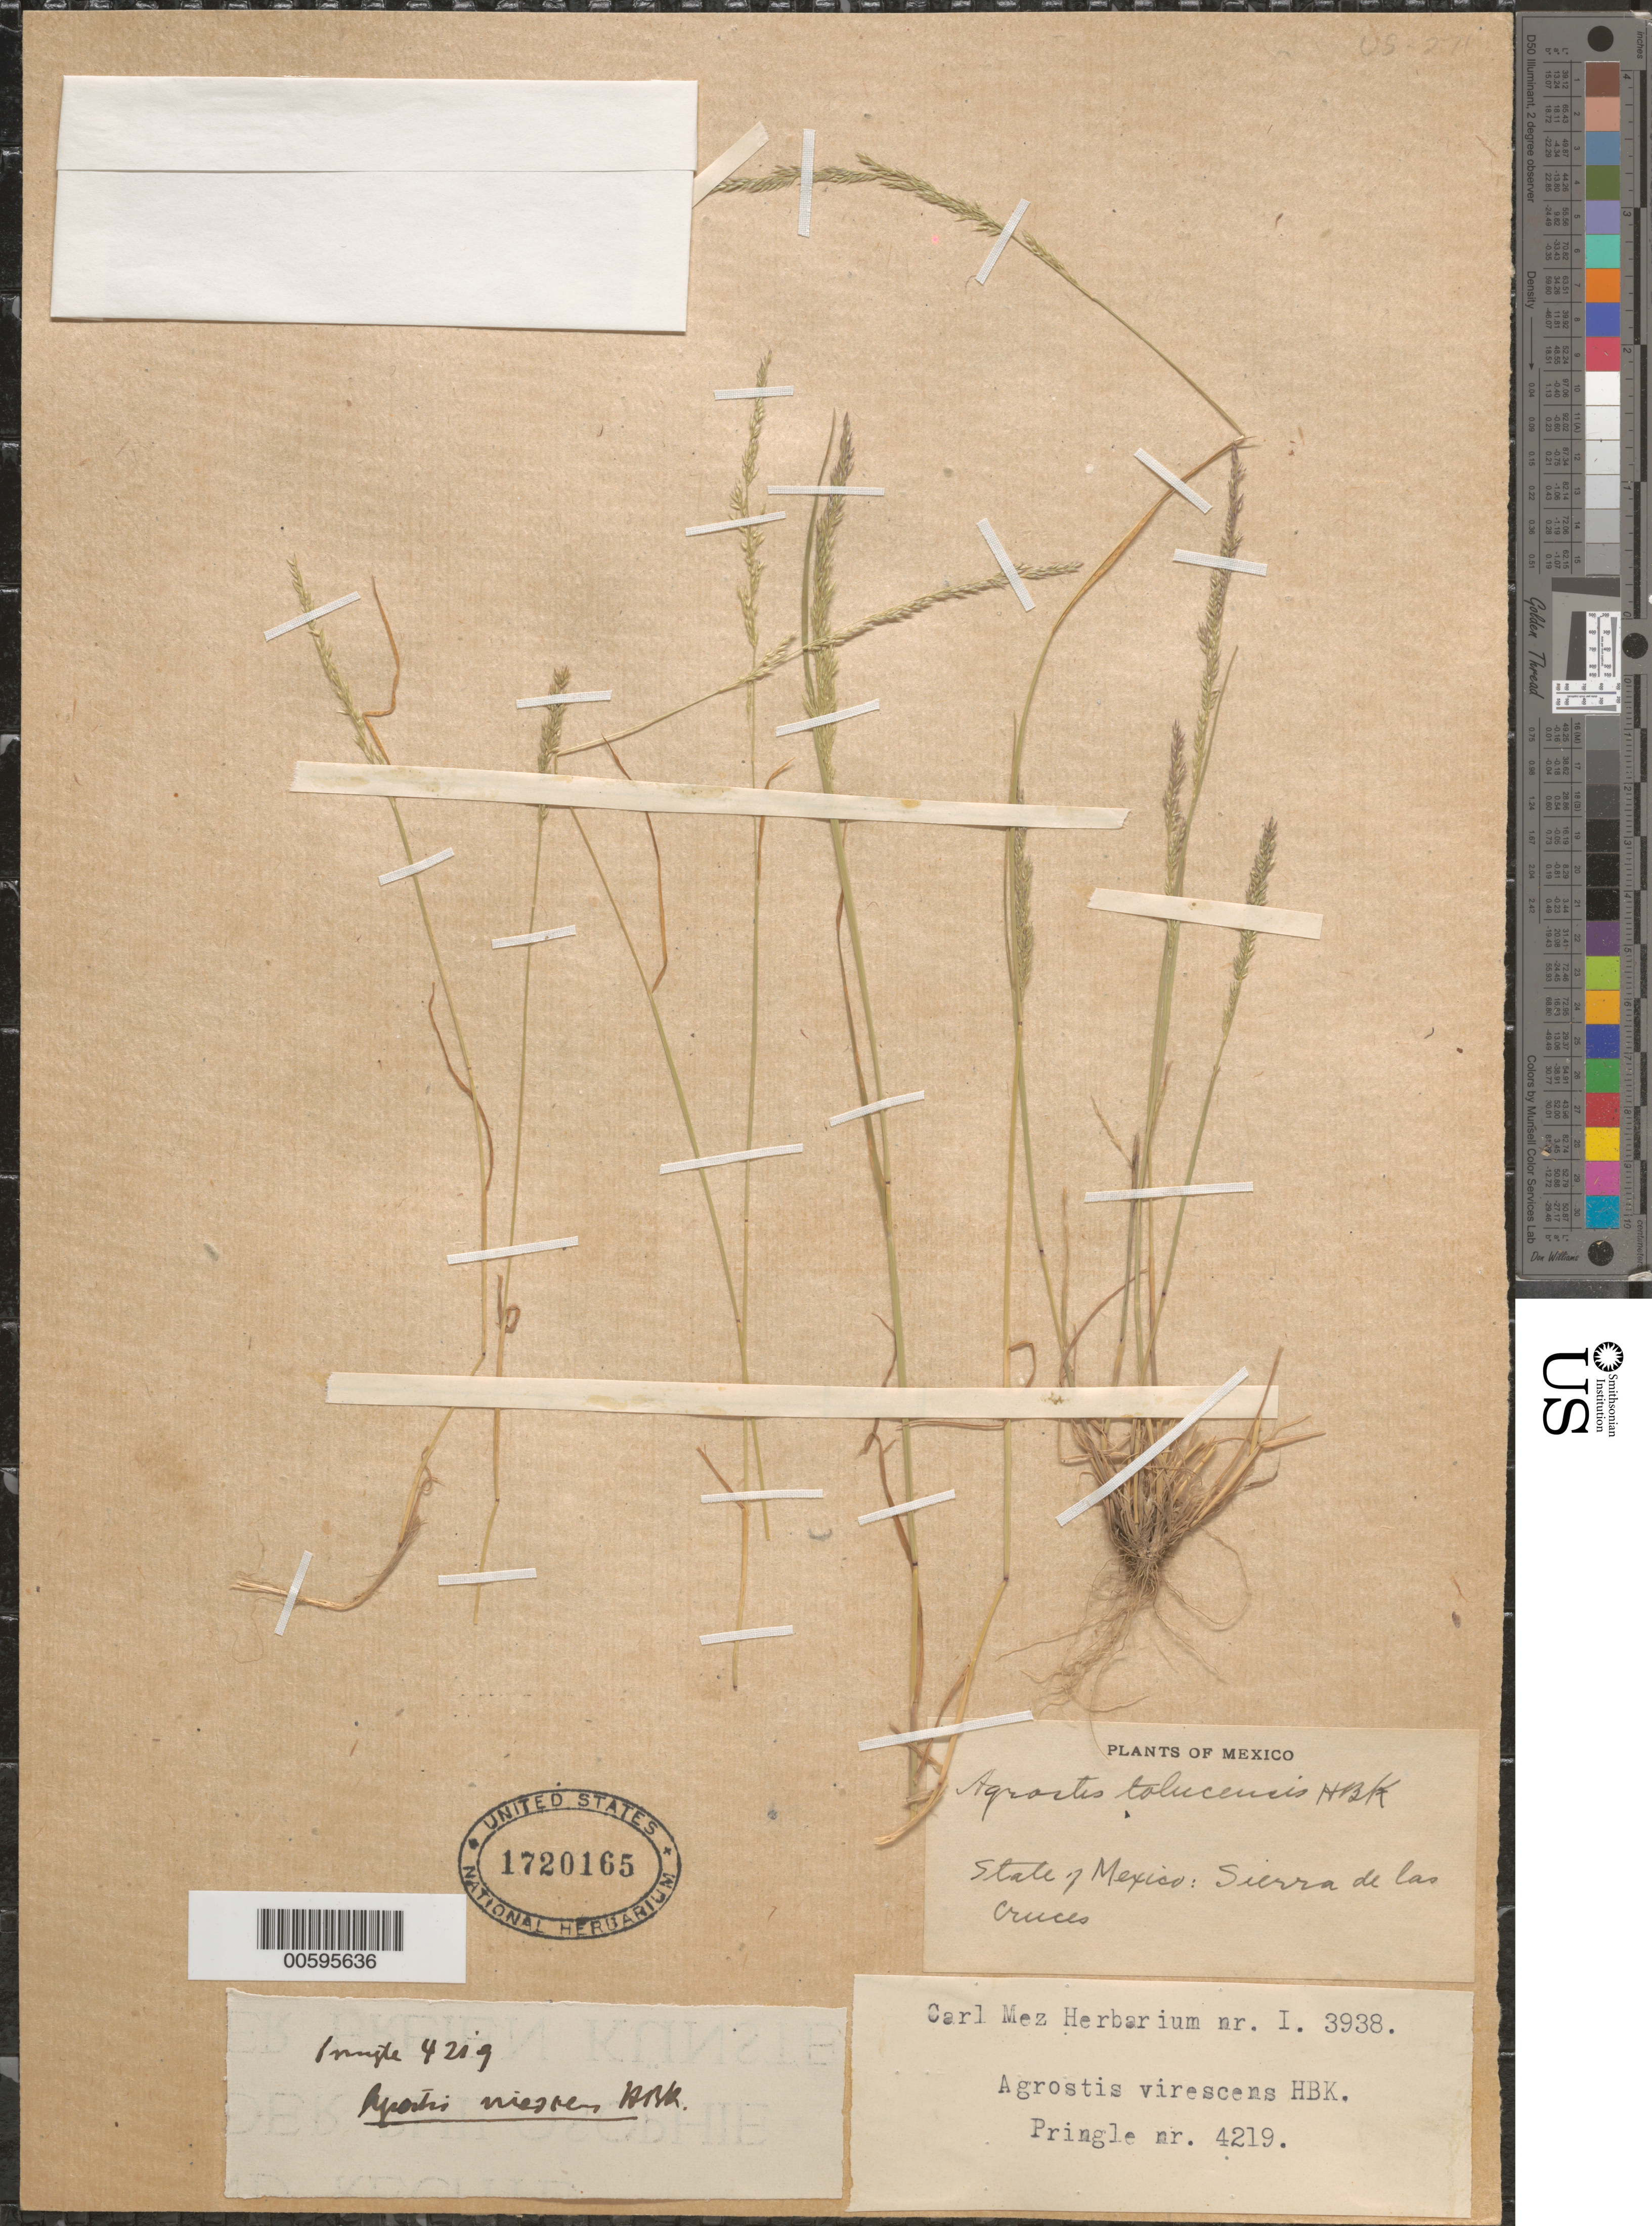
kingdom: Plantae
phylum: Tracheophyta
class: Liliopsida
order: Poales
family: Poaceae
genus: Agrostis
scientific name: Agrostis tolucensis Kunth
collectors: -- Pringle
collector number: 4219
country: Mexico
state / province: México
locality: Sierra de las Cruces.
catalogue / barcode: US 1720165